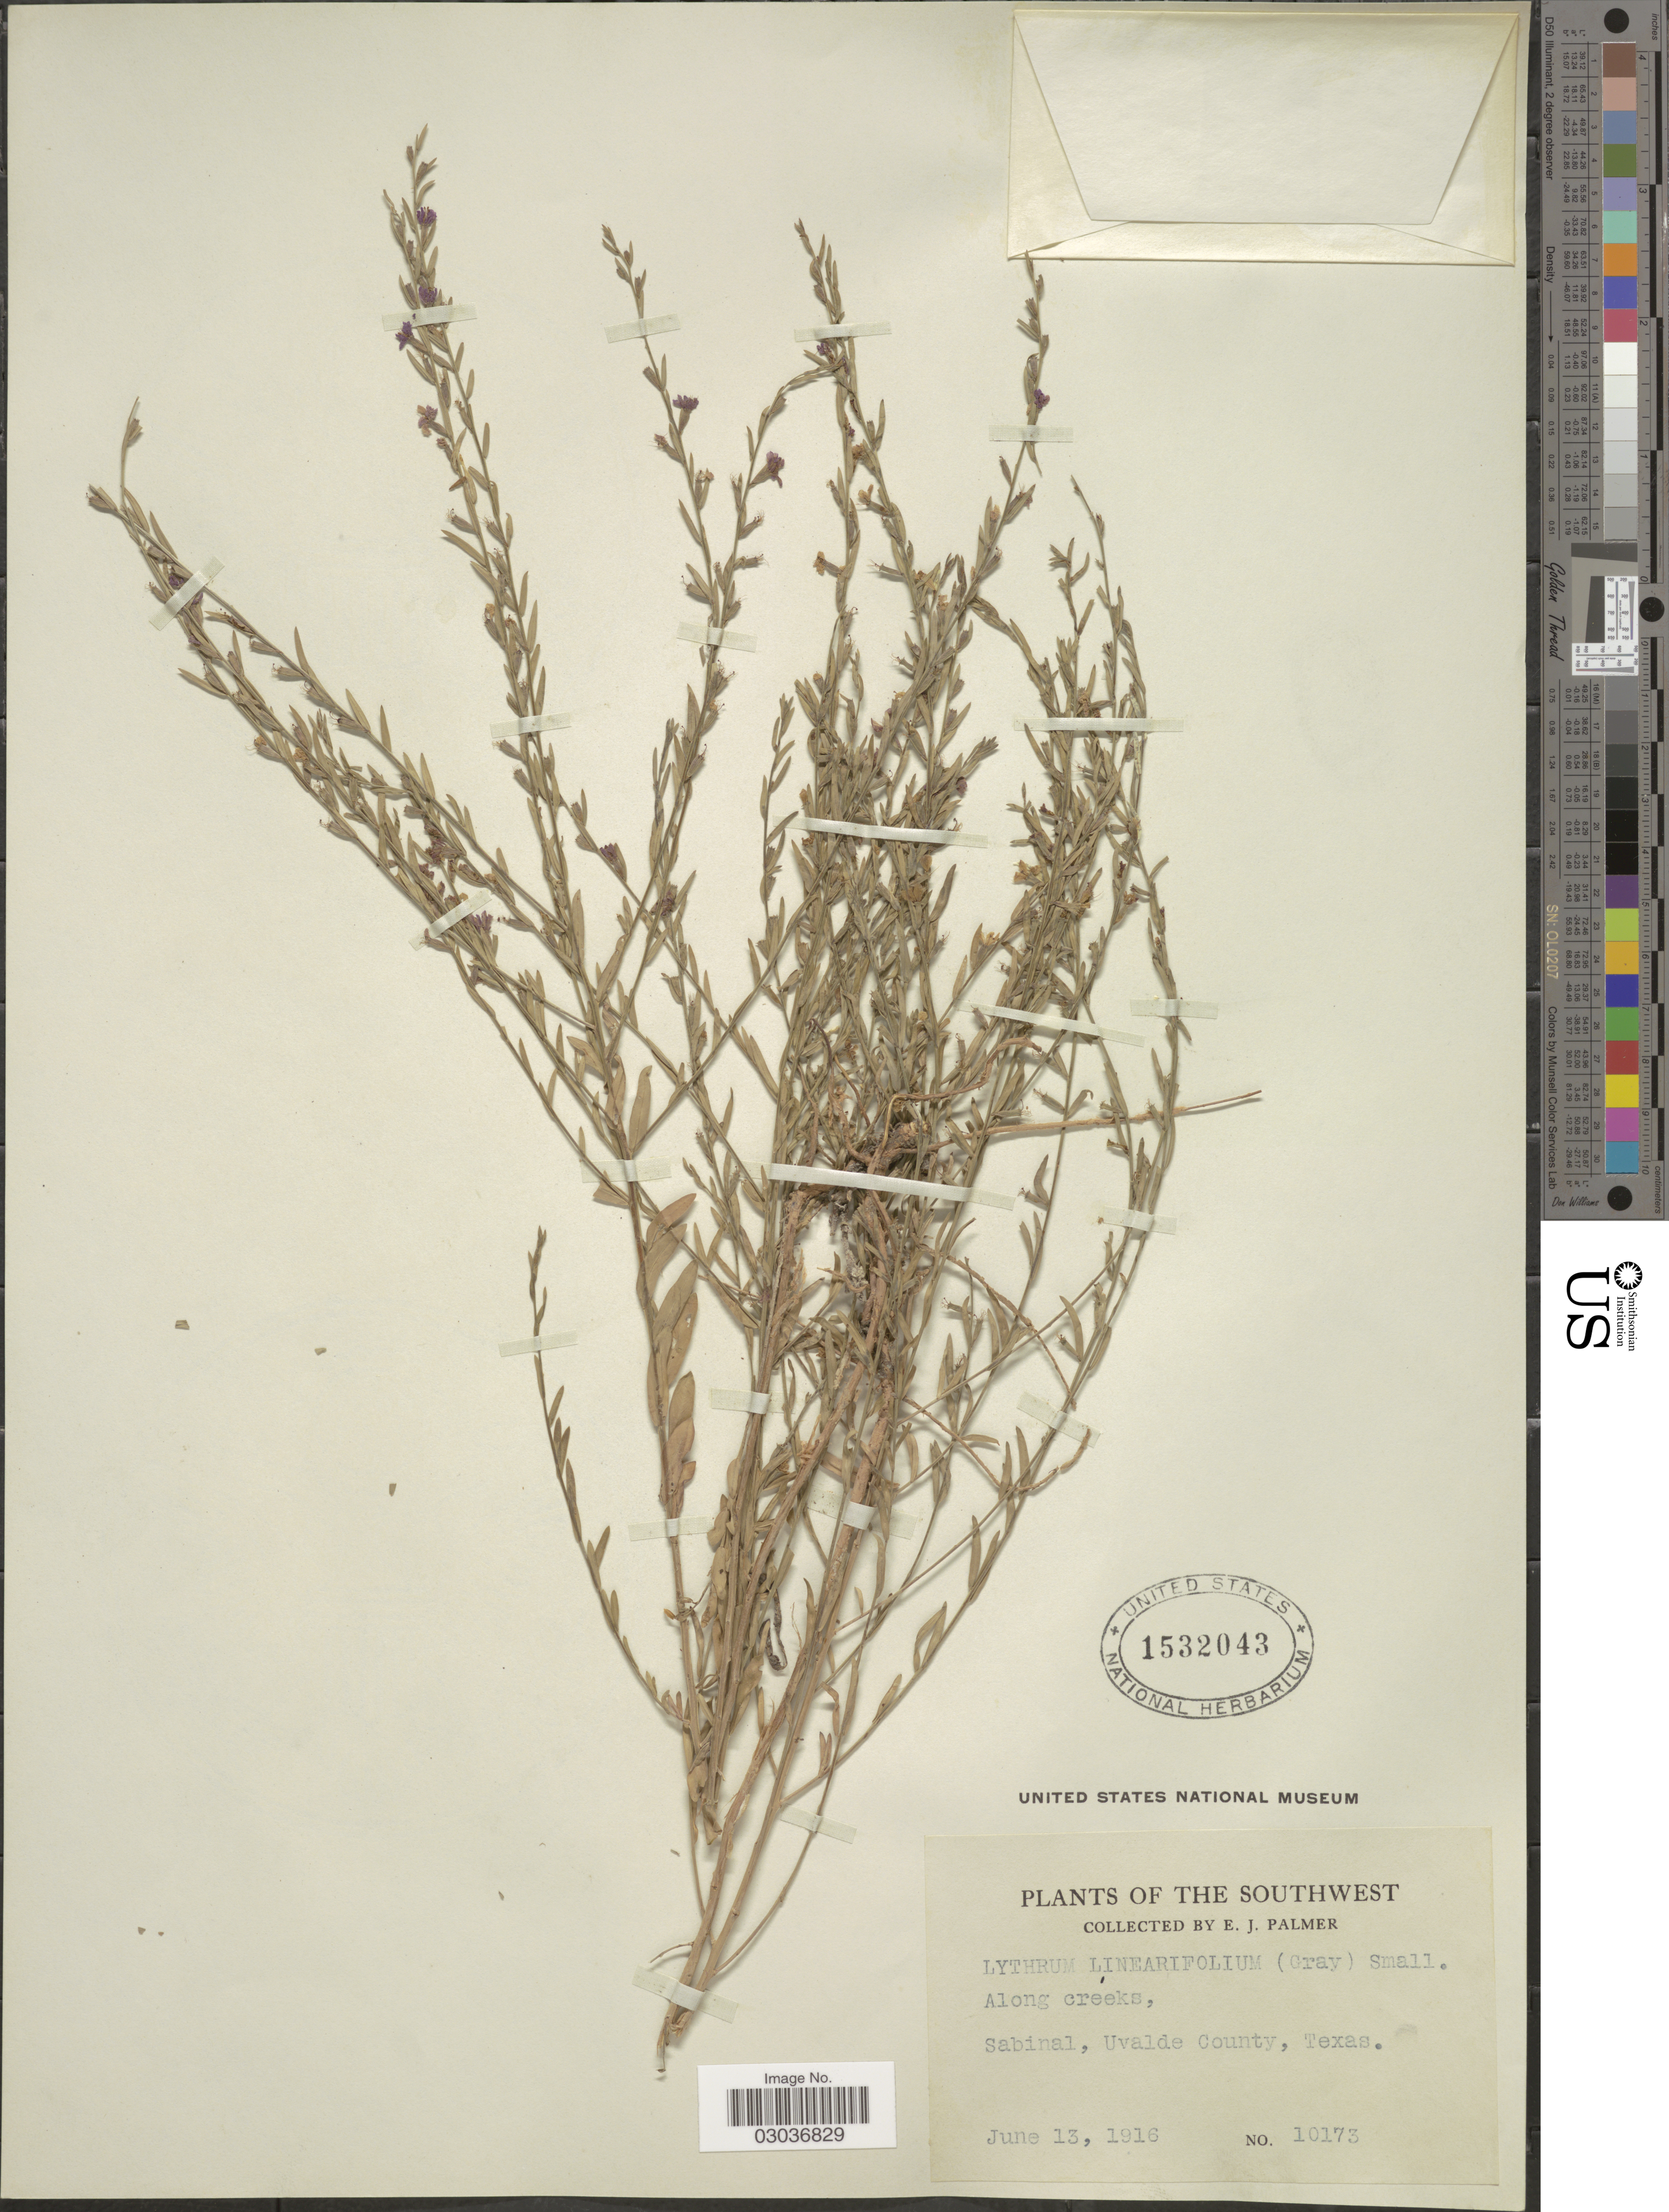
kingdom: Plantae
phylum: Tracheophyta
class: Magnoliopsida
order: Myrtales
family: Lythraceae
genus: Lythrum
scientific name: Lythrum californicum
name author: Torr. & A. Gray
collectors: E. J. Palmer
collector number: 10173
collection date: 1916-06-13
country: United States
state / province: Texas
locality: The Southwest. Sabinal, Uvalde County.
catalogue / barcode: US 1532043